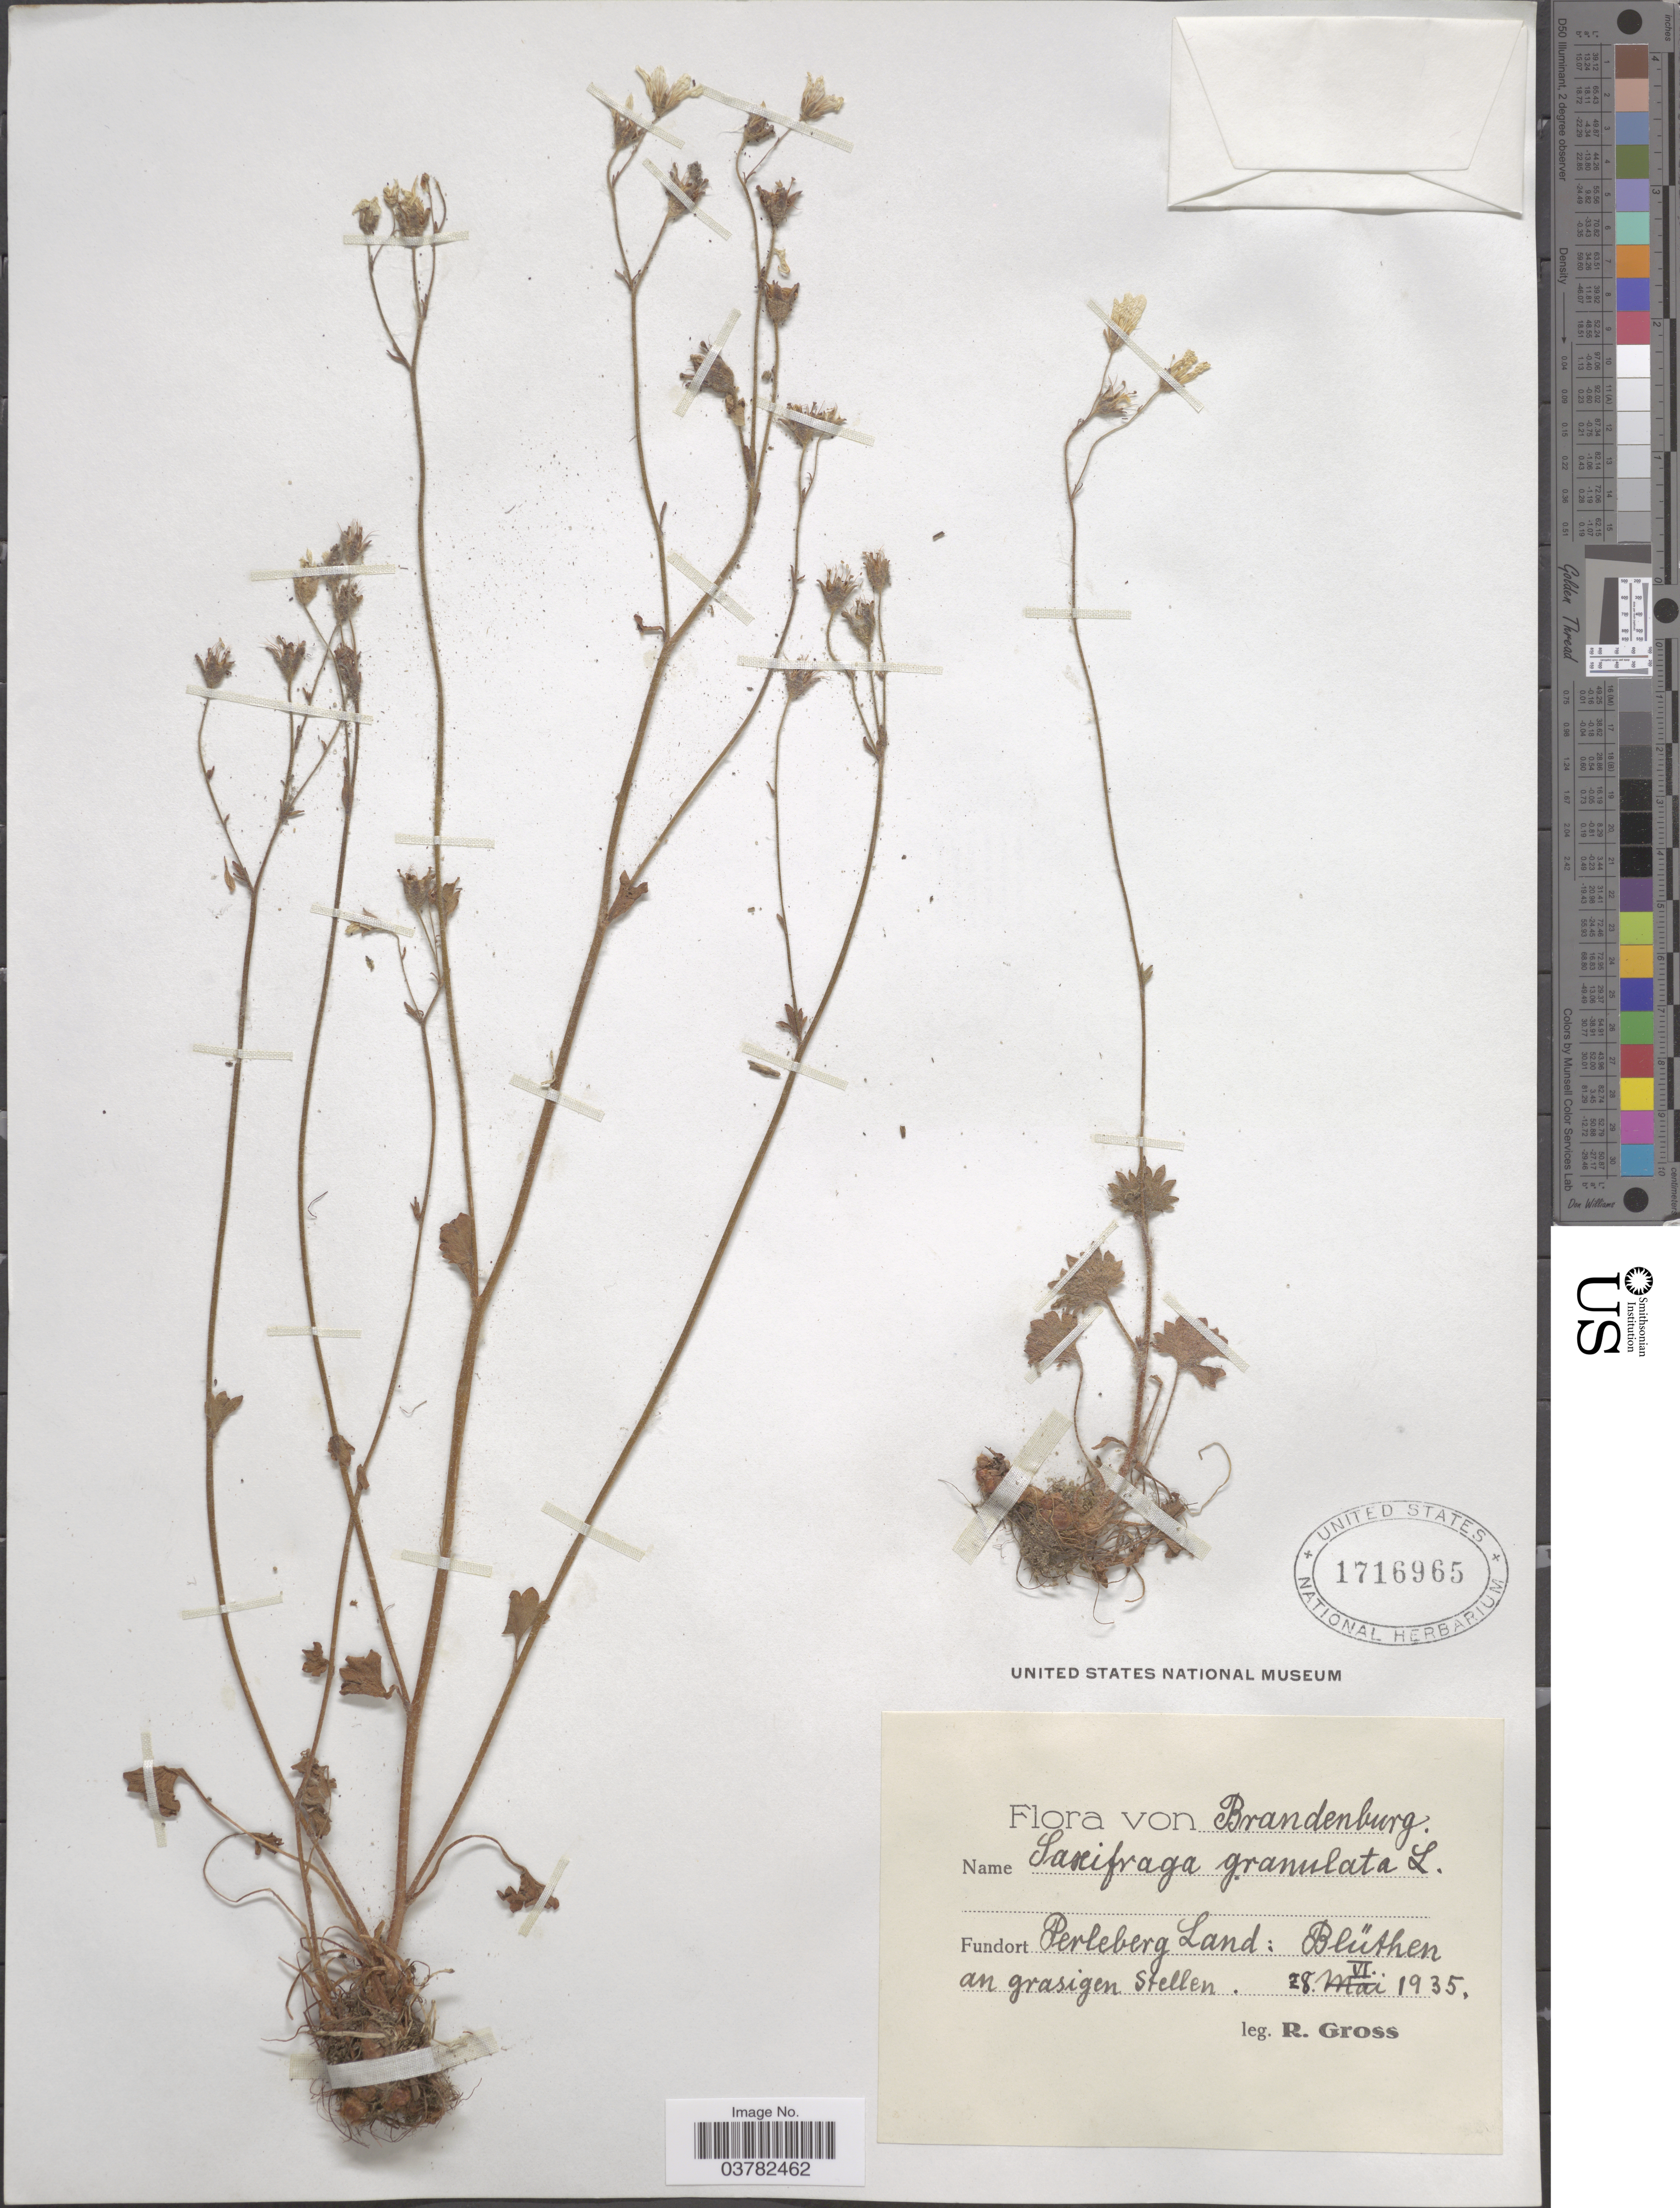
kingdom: Plantae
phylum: Tracheophyta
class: Magnoliopsida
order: Saxifragales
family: Saxifragaceae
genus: Saxifraga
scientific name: Saxifraga granulata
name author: L.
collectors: R. Gross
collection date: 1935-06-28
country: Germany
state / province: Brandenburg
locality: Perleberg Land: Blüthen an grasigen stellen.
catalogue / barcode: US 1716965